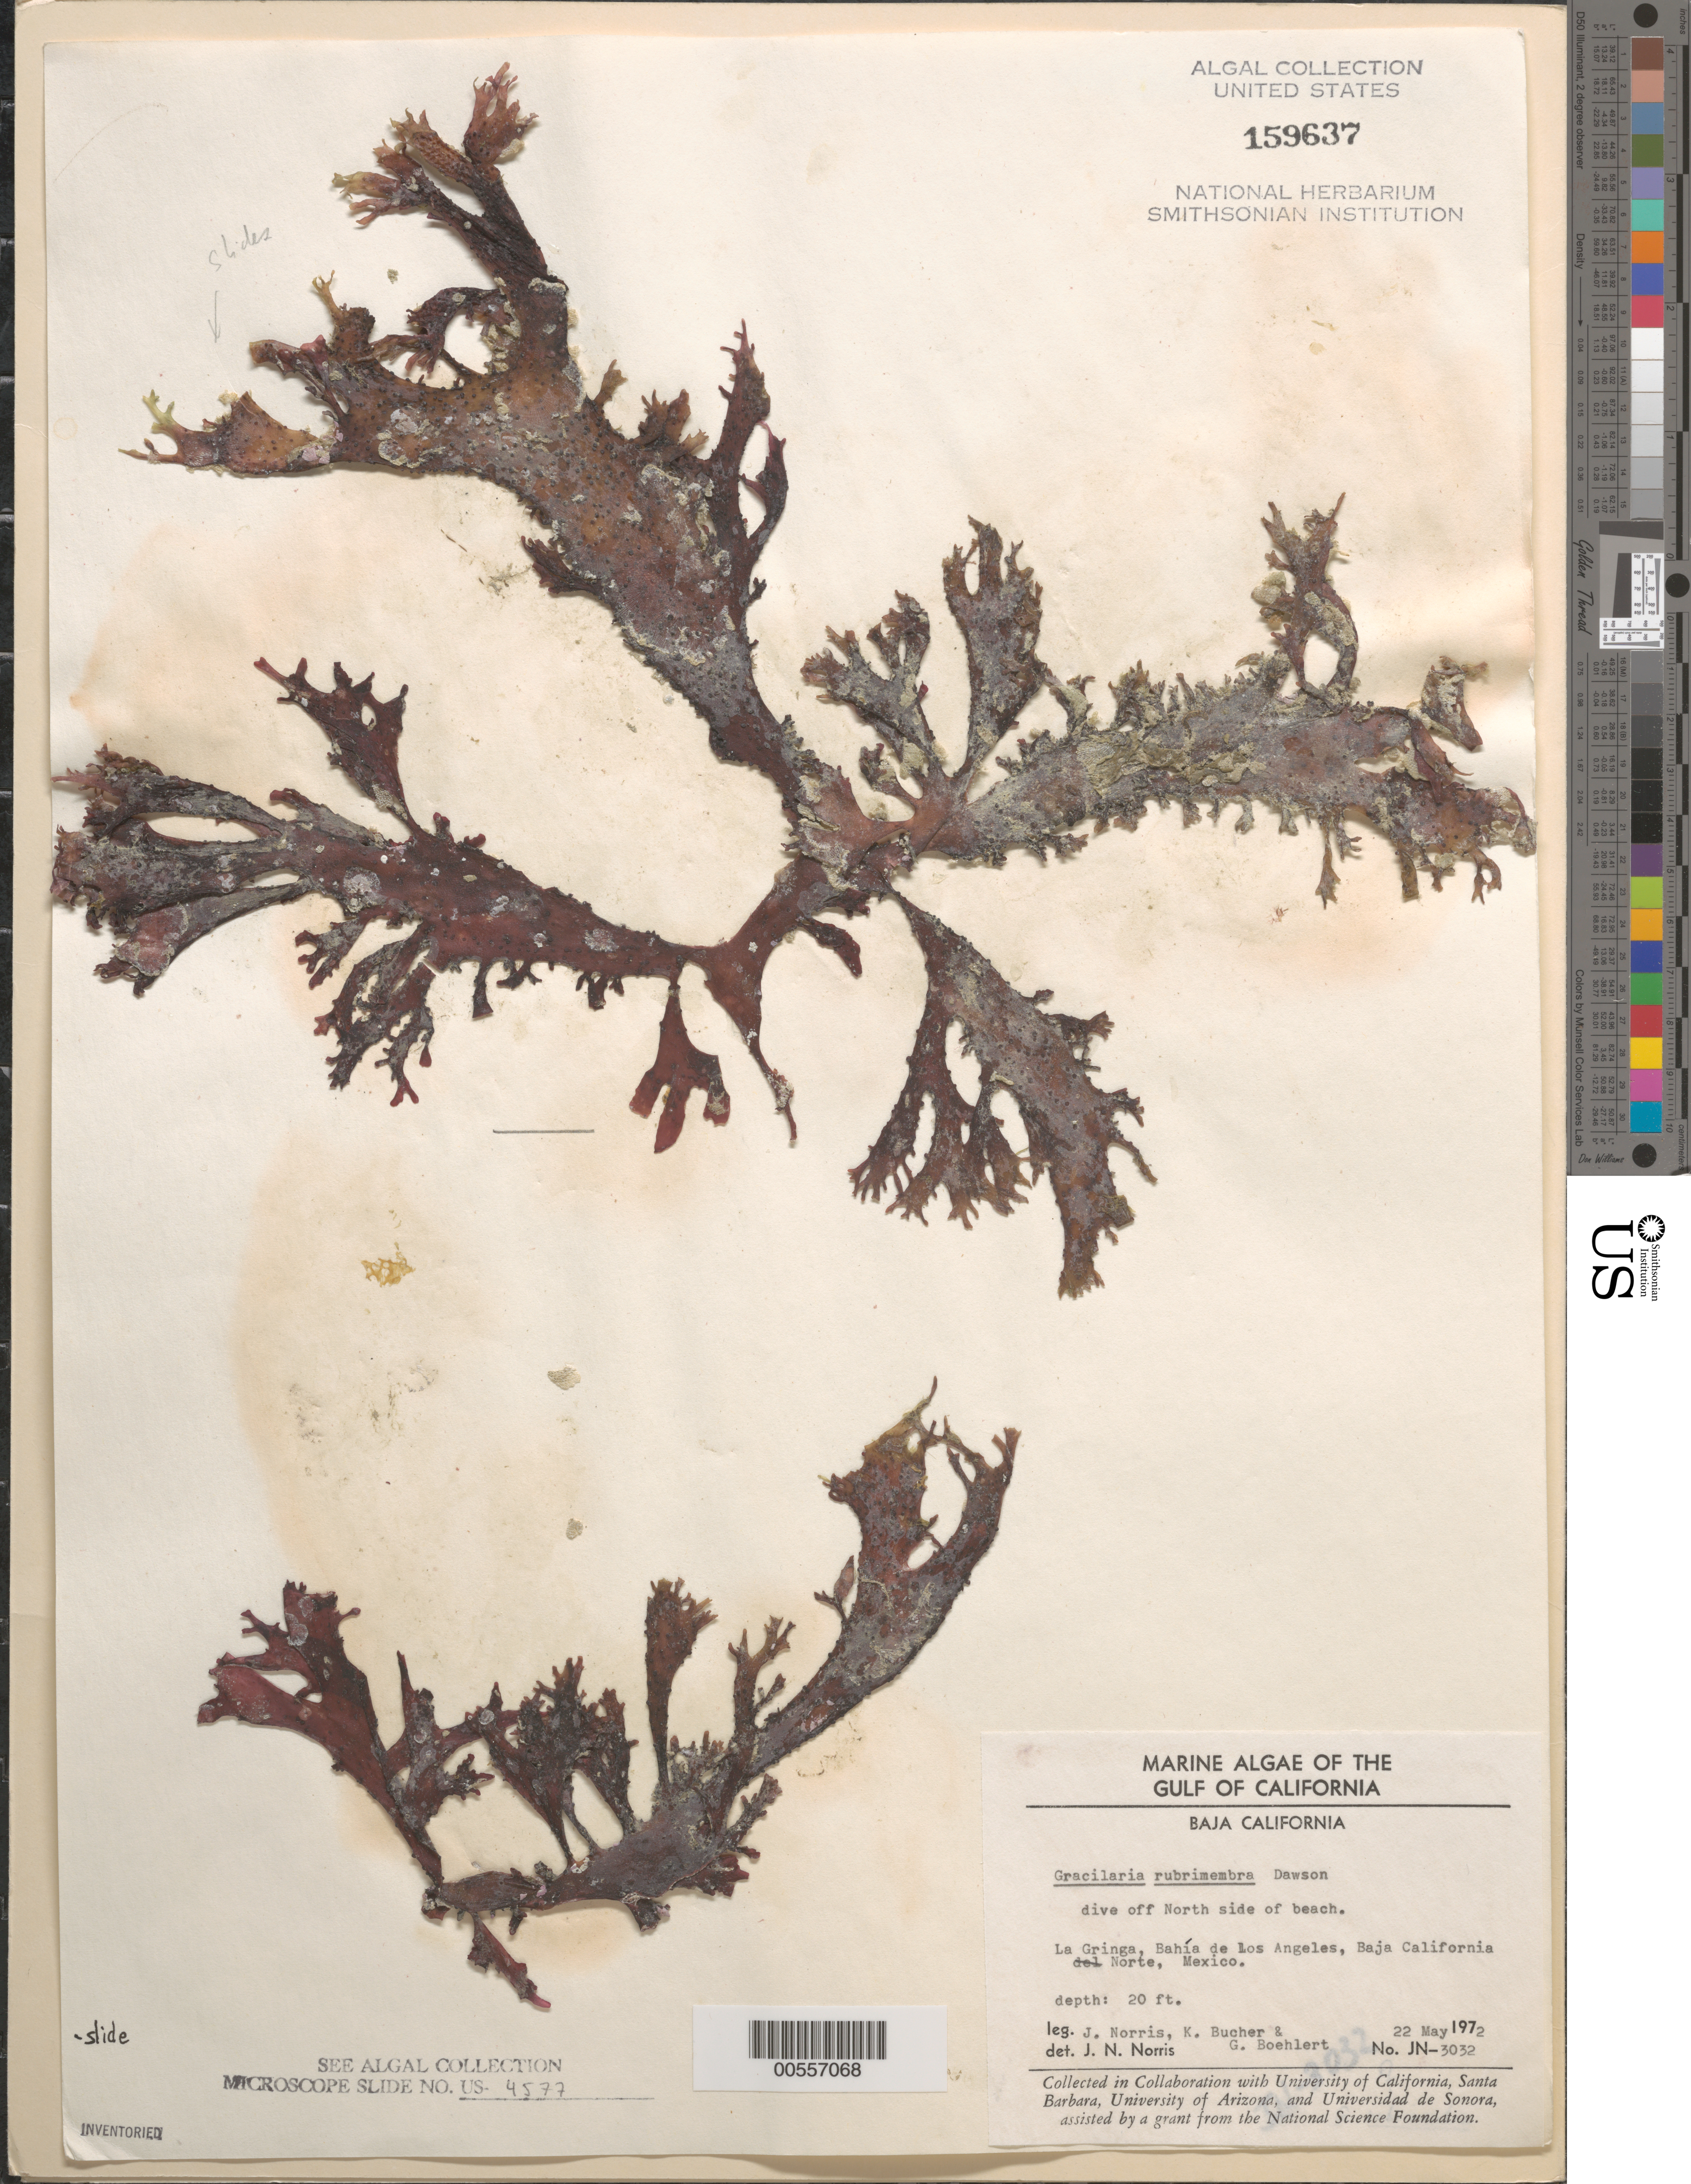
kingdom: Plantae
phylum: Rhodophyta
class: Florideophyceae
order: Gracilariales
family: Gracilariaceae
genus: Gracilaria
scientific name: Gracilaria rubrimembra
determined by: Norris, James N.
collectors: J. N. Norris, K. E. Bucher & G. Boehlert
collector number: JN-3032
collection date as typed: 22 May 1972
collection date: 1972-05-22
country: Mexico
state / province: Baja California Norte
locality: La Gringa, Bahia de los Angeles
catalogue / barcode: US 159637